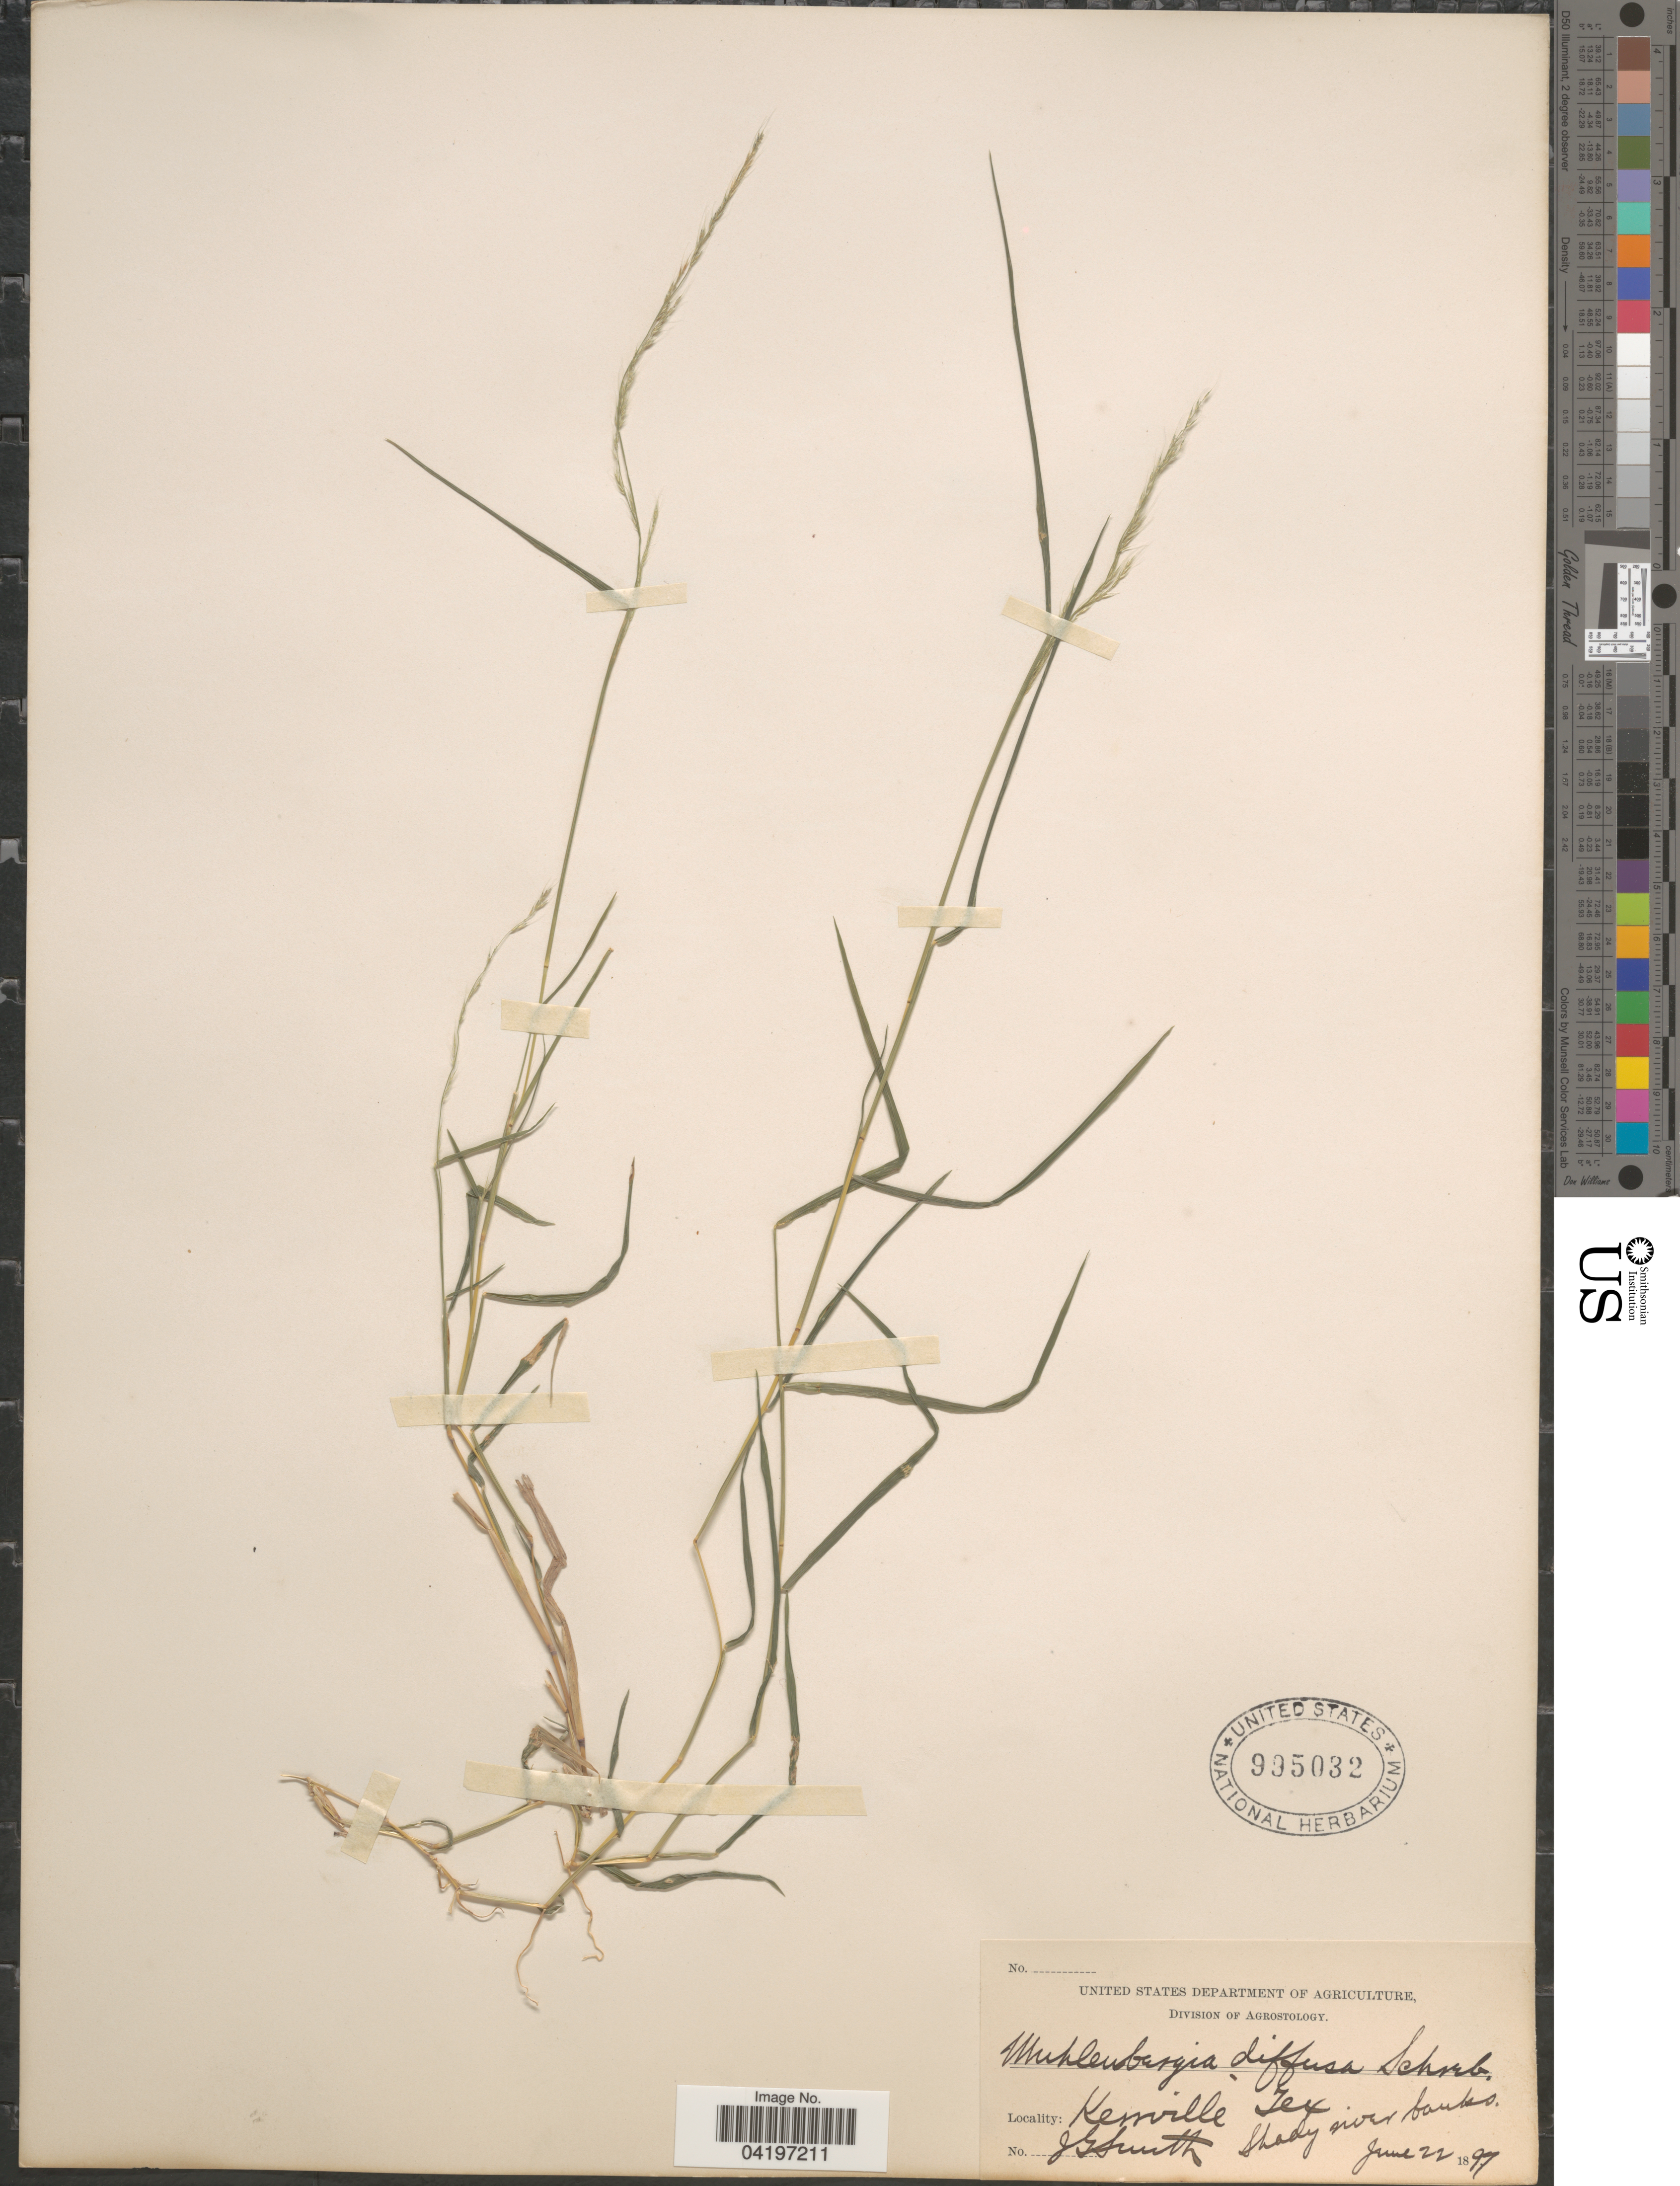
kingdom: Plantae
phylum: Tracheophyta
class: Liliopsida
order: Poales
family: Poaceae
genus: Muhlenbergia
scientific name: Muhlenbergia schreberi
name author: J.F. Gmel.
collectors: J. G. Smith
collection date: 1897-06-22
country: United States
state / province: Texas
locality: Kerrville.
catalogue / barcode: US 995032